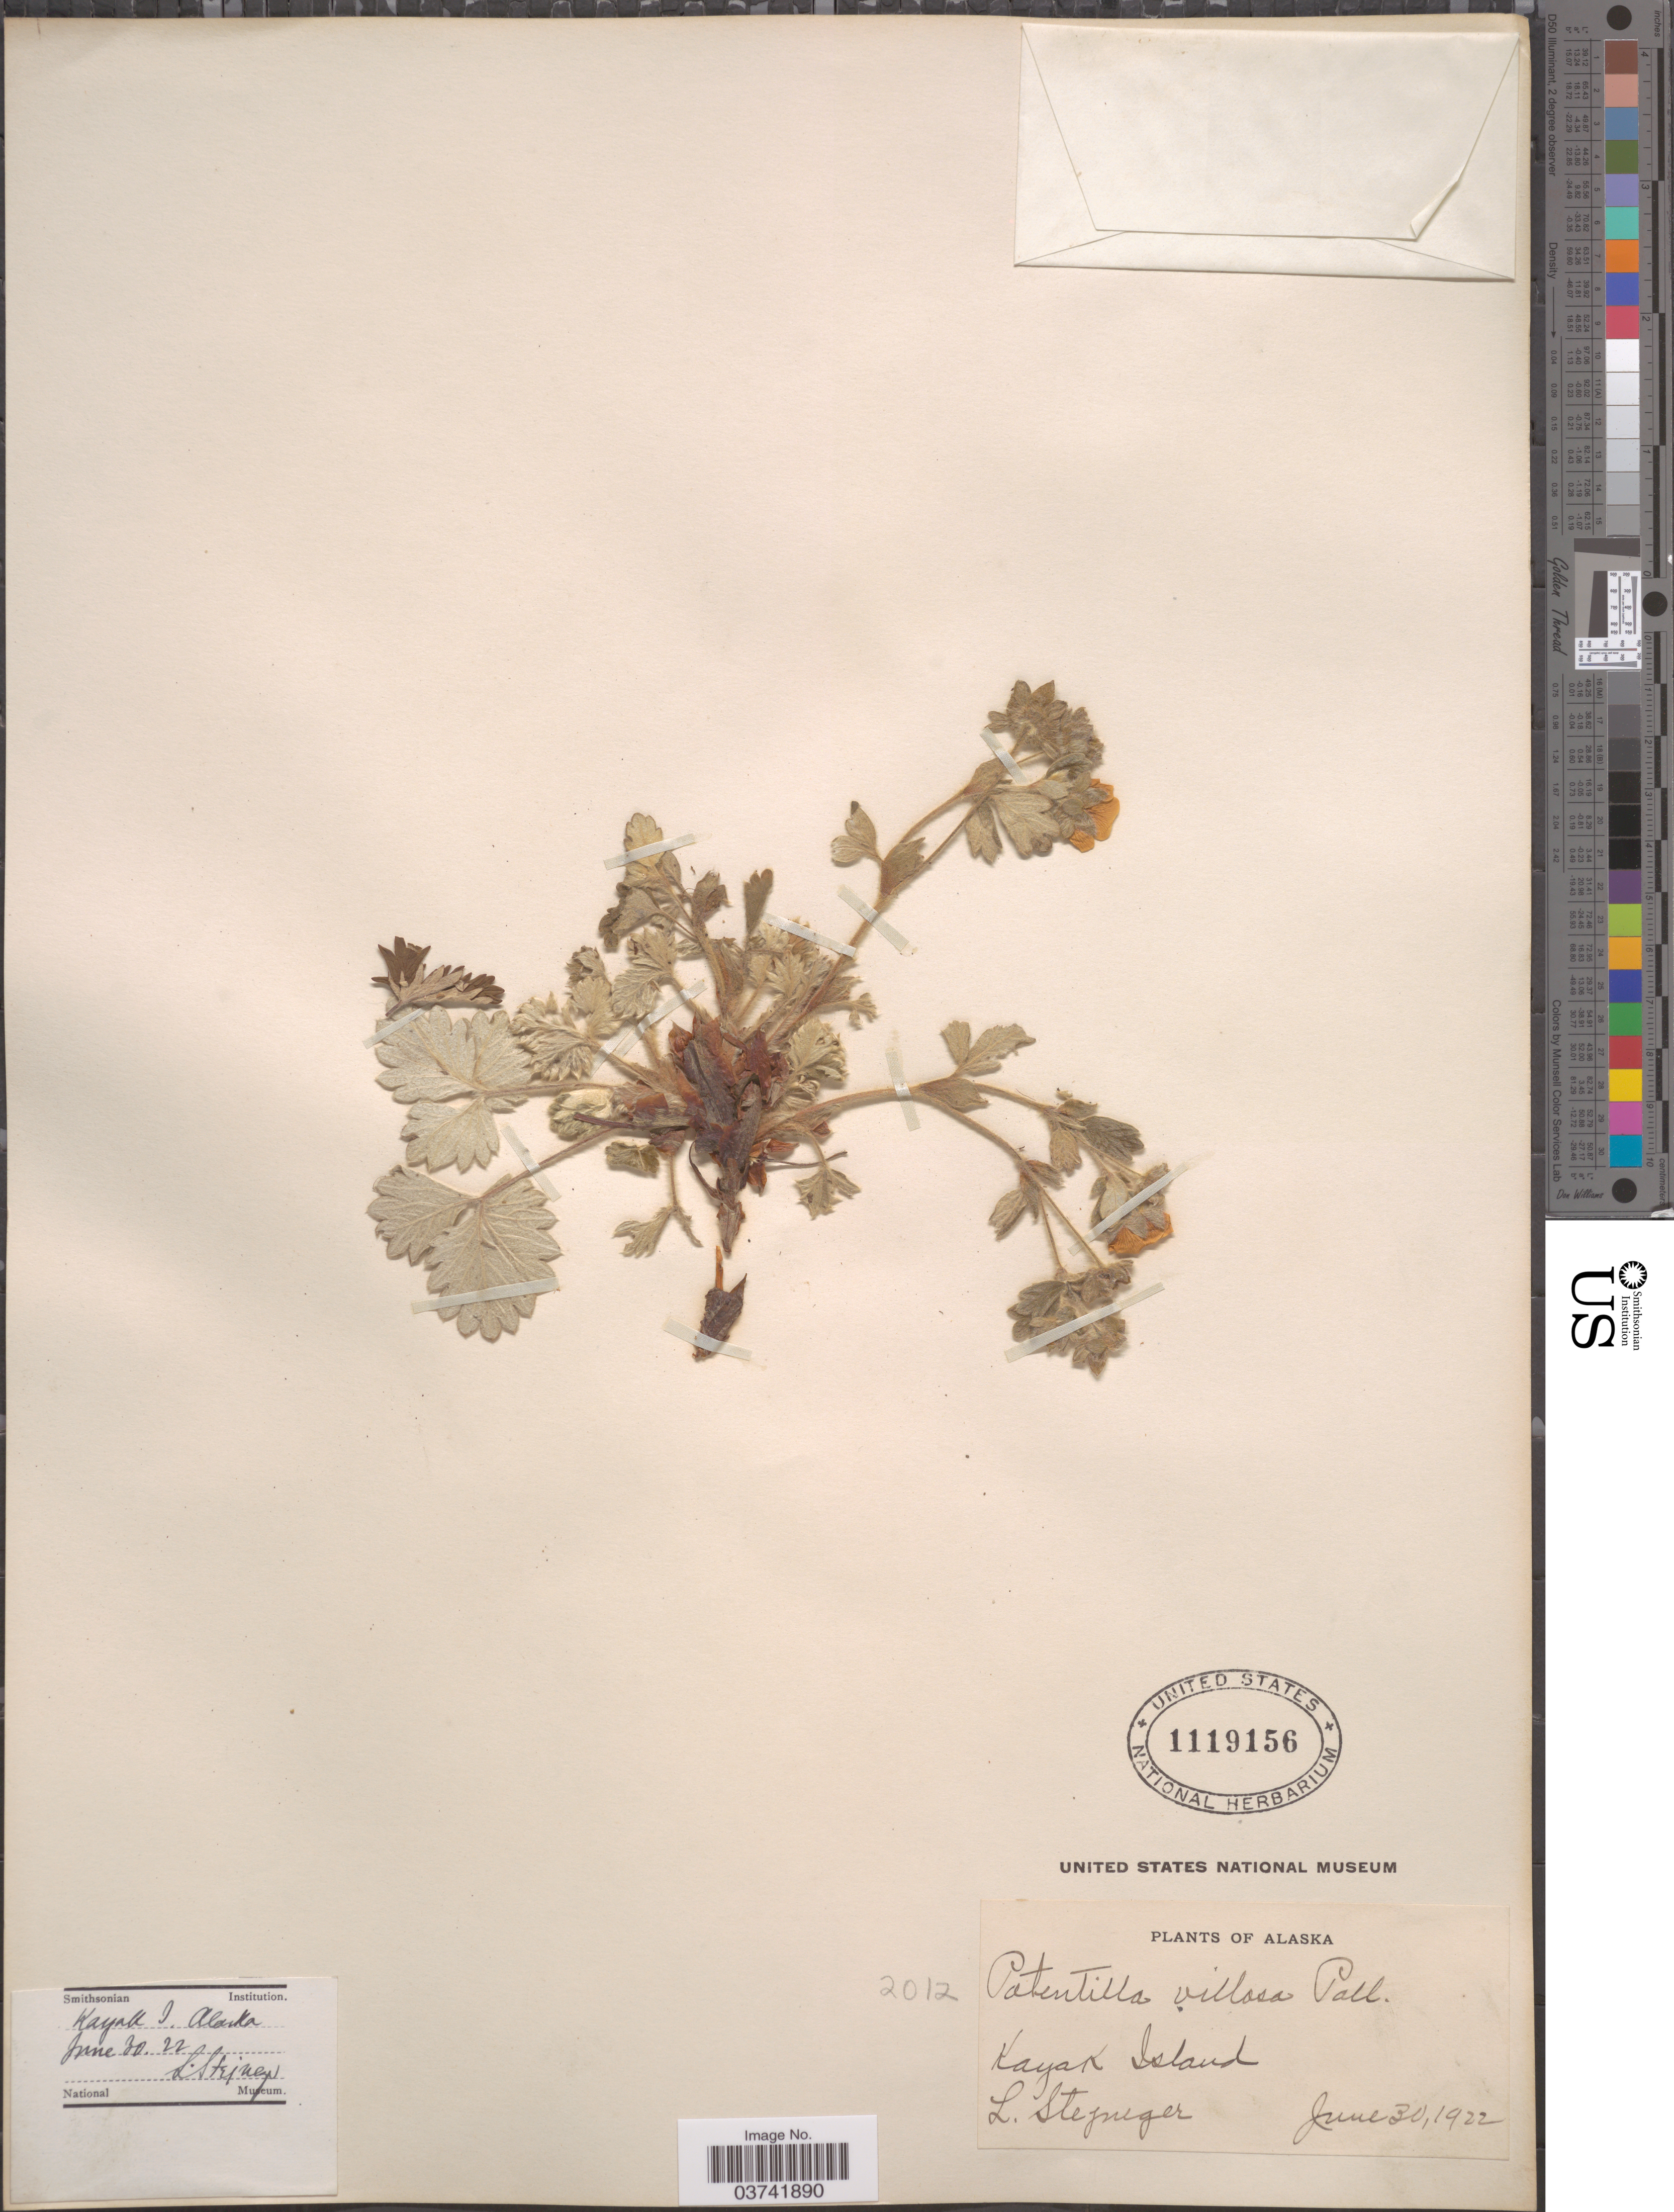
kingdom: Plantae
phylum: Tracheophyta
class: Magnoliopsida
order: Rosales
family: Rosaceae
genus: Potentilla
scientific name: Potentilla villosa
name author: Pall. ex Pursh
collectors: L. Stejneger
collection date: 1922-06-30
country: United States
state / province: Alaska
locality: Kayak Island.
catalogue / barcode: US 1119156